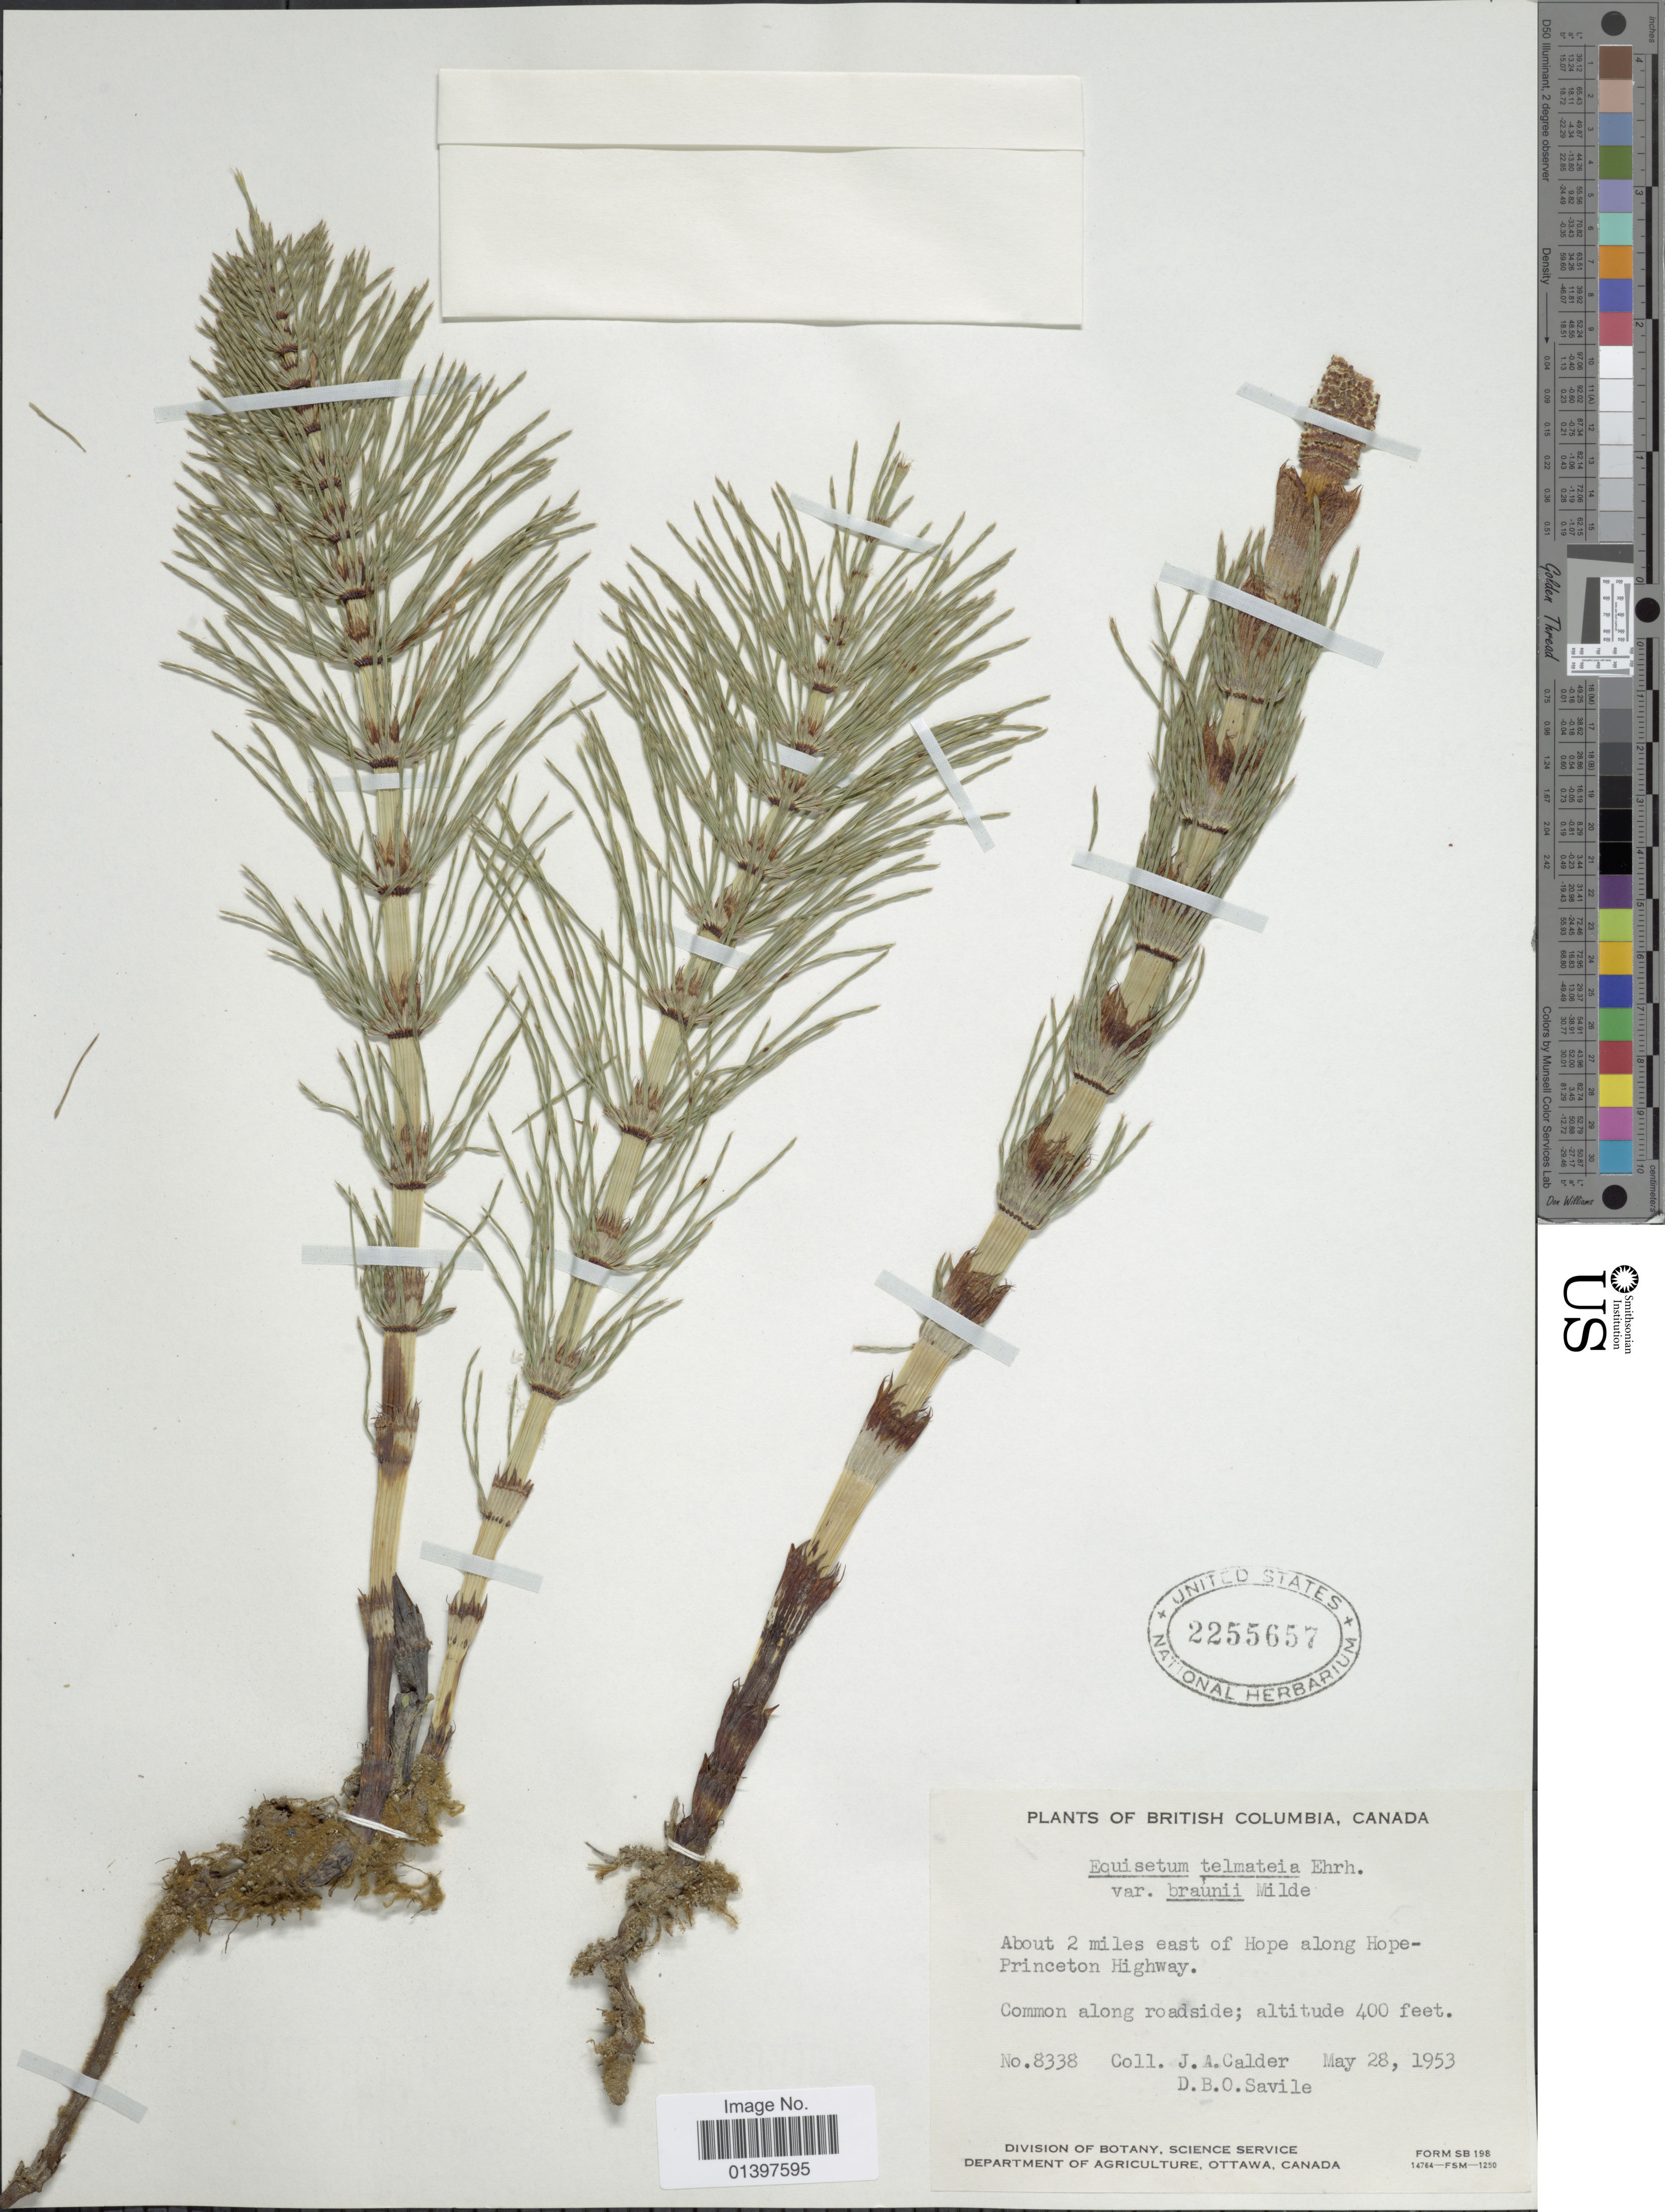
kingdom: Plantae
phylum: Tracheophyta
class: Polypodiopsida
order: Equisetales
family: Equisetaceae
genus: Equisetum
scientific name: Equisetum telmateia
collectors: J. A. Calder & D. Saville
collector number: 8338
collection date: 1953-05-28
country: Canada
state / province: British Columbia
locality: About 2miles east of Hope along Hope-Princeton Highway, common along roadside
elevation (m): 122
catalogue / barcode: US 2255657